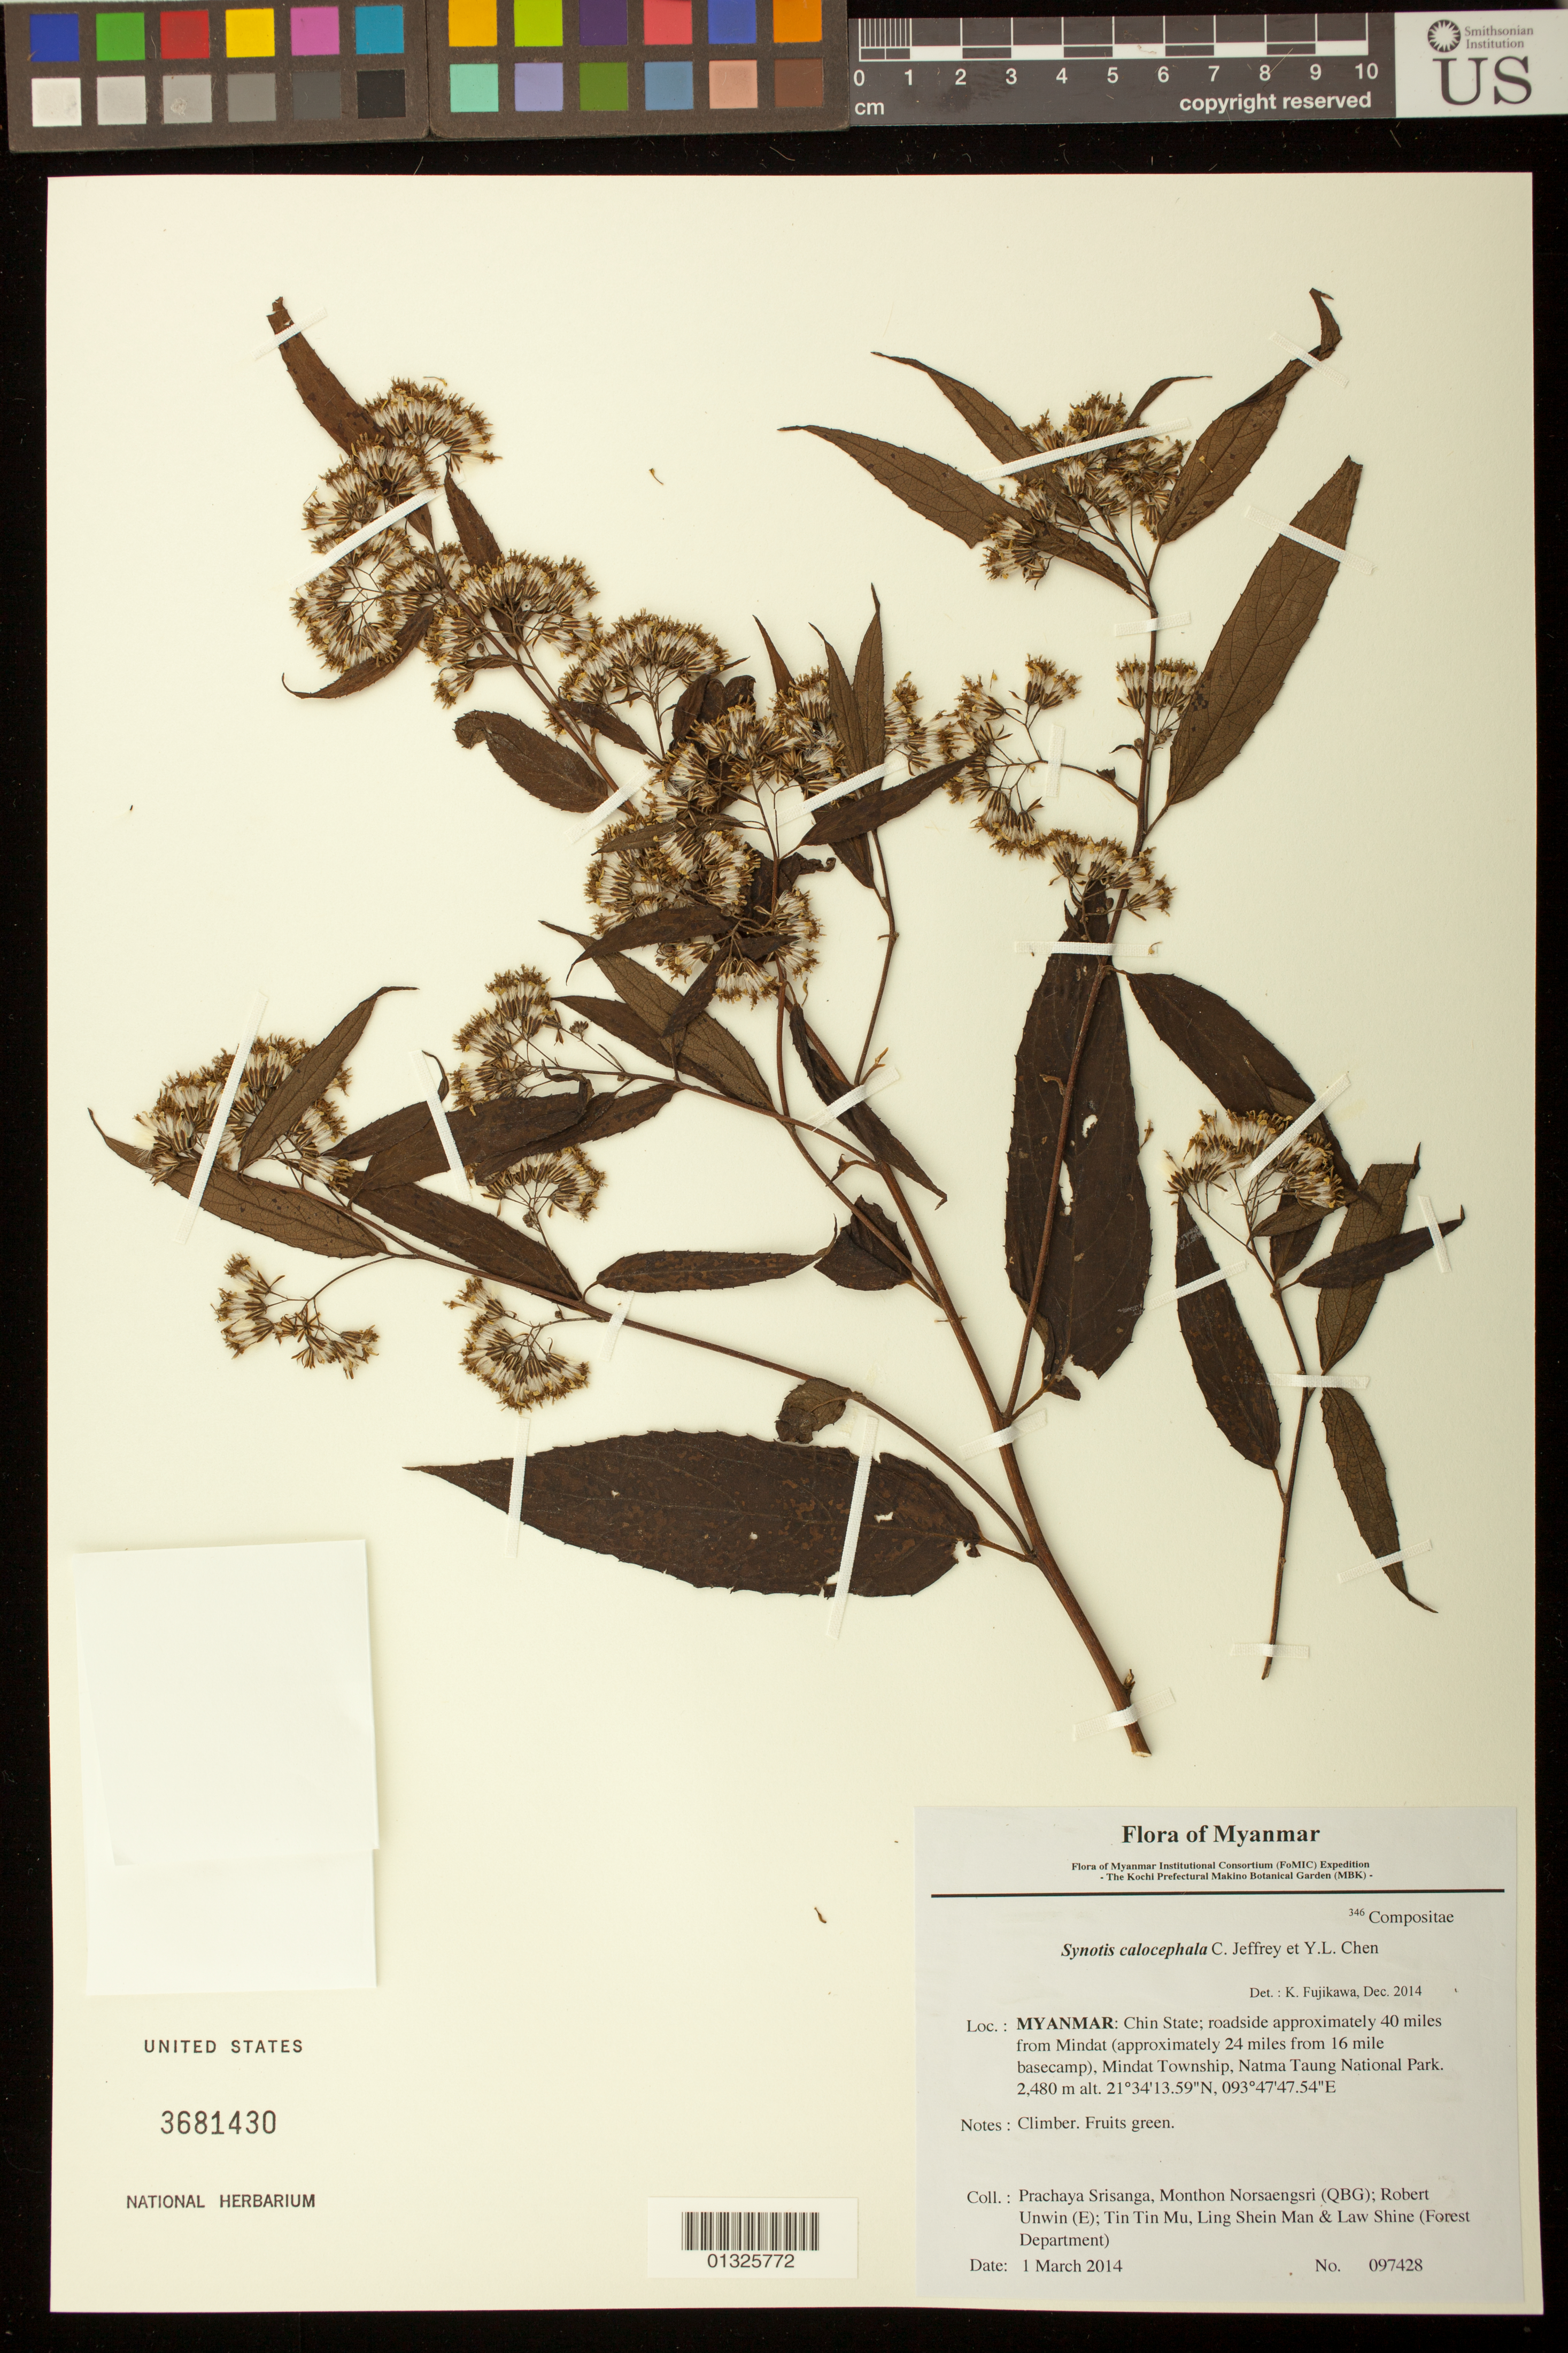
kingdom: Plantae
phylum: Tracheophyta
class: Magnoliopsida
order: Asterales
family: Asteraceae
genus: Synotis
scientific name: Synotis pentantha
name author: (Merr.) M. Tang et al.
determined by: Ren, Chen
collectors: P. Srisanga, M. Norsaengsri, R. Unwin, Tin Tin Mu, Ling Shein Man & L. Shine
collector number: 97428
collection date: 2014-03-01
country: Myanmar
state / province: Chin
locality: Roadside approximately 40 miles from Mindat (approximately 24 miles from 16 mile basecamp), Mindat Township, Natma Taung National Park.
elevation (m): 2480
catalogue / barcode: US 3681430